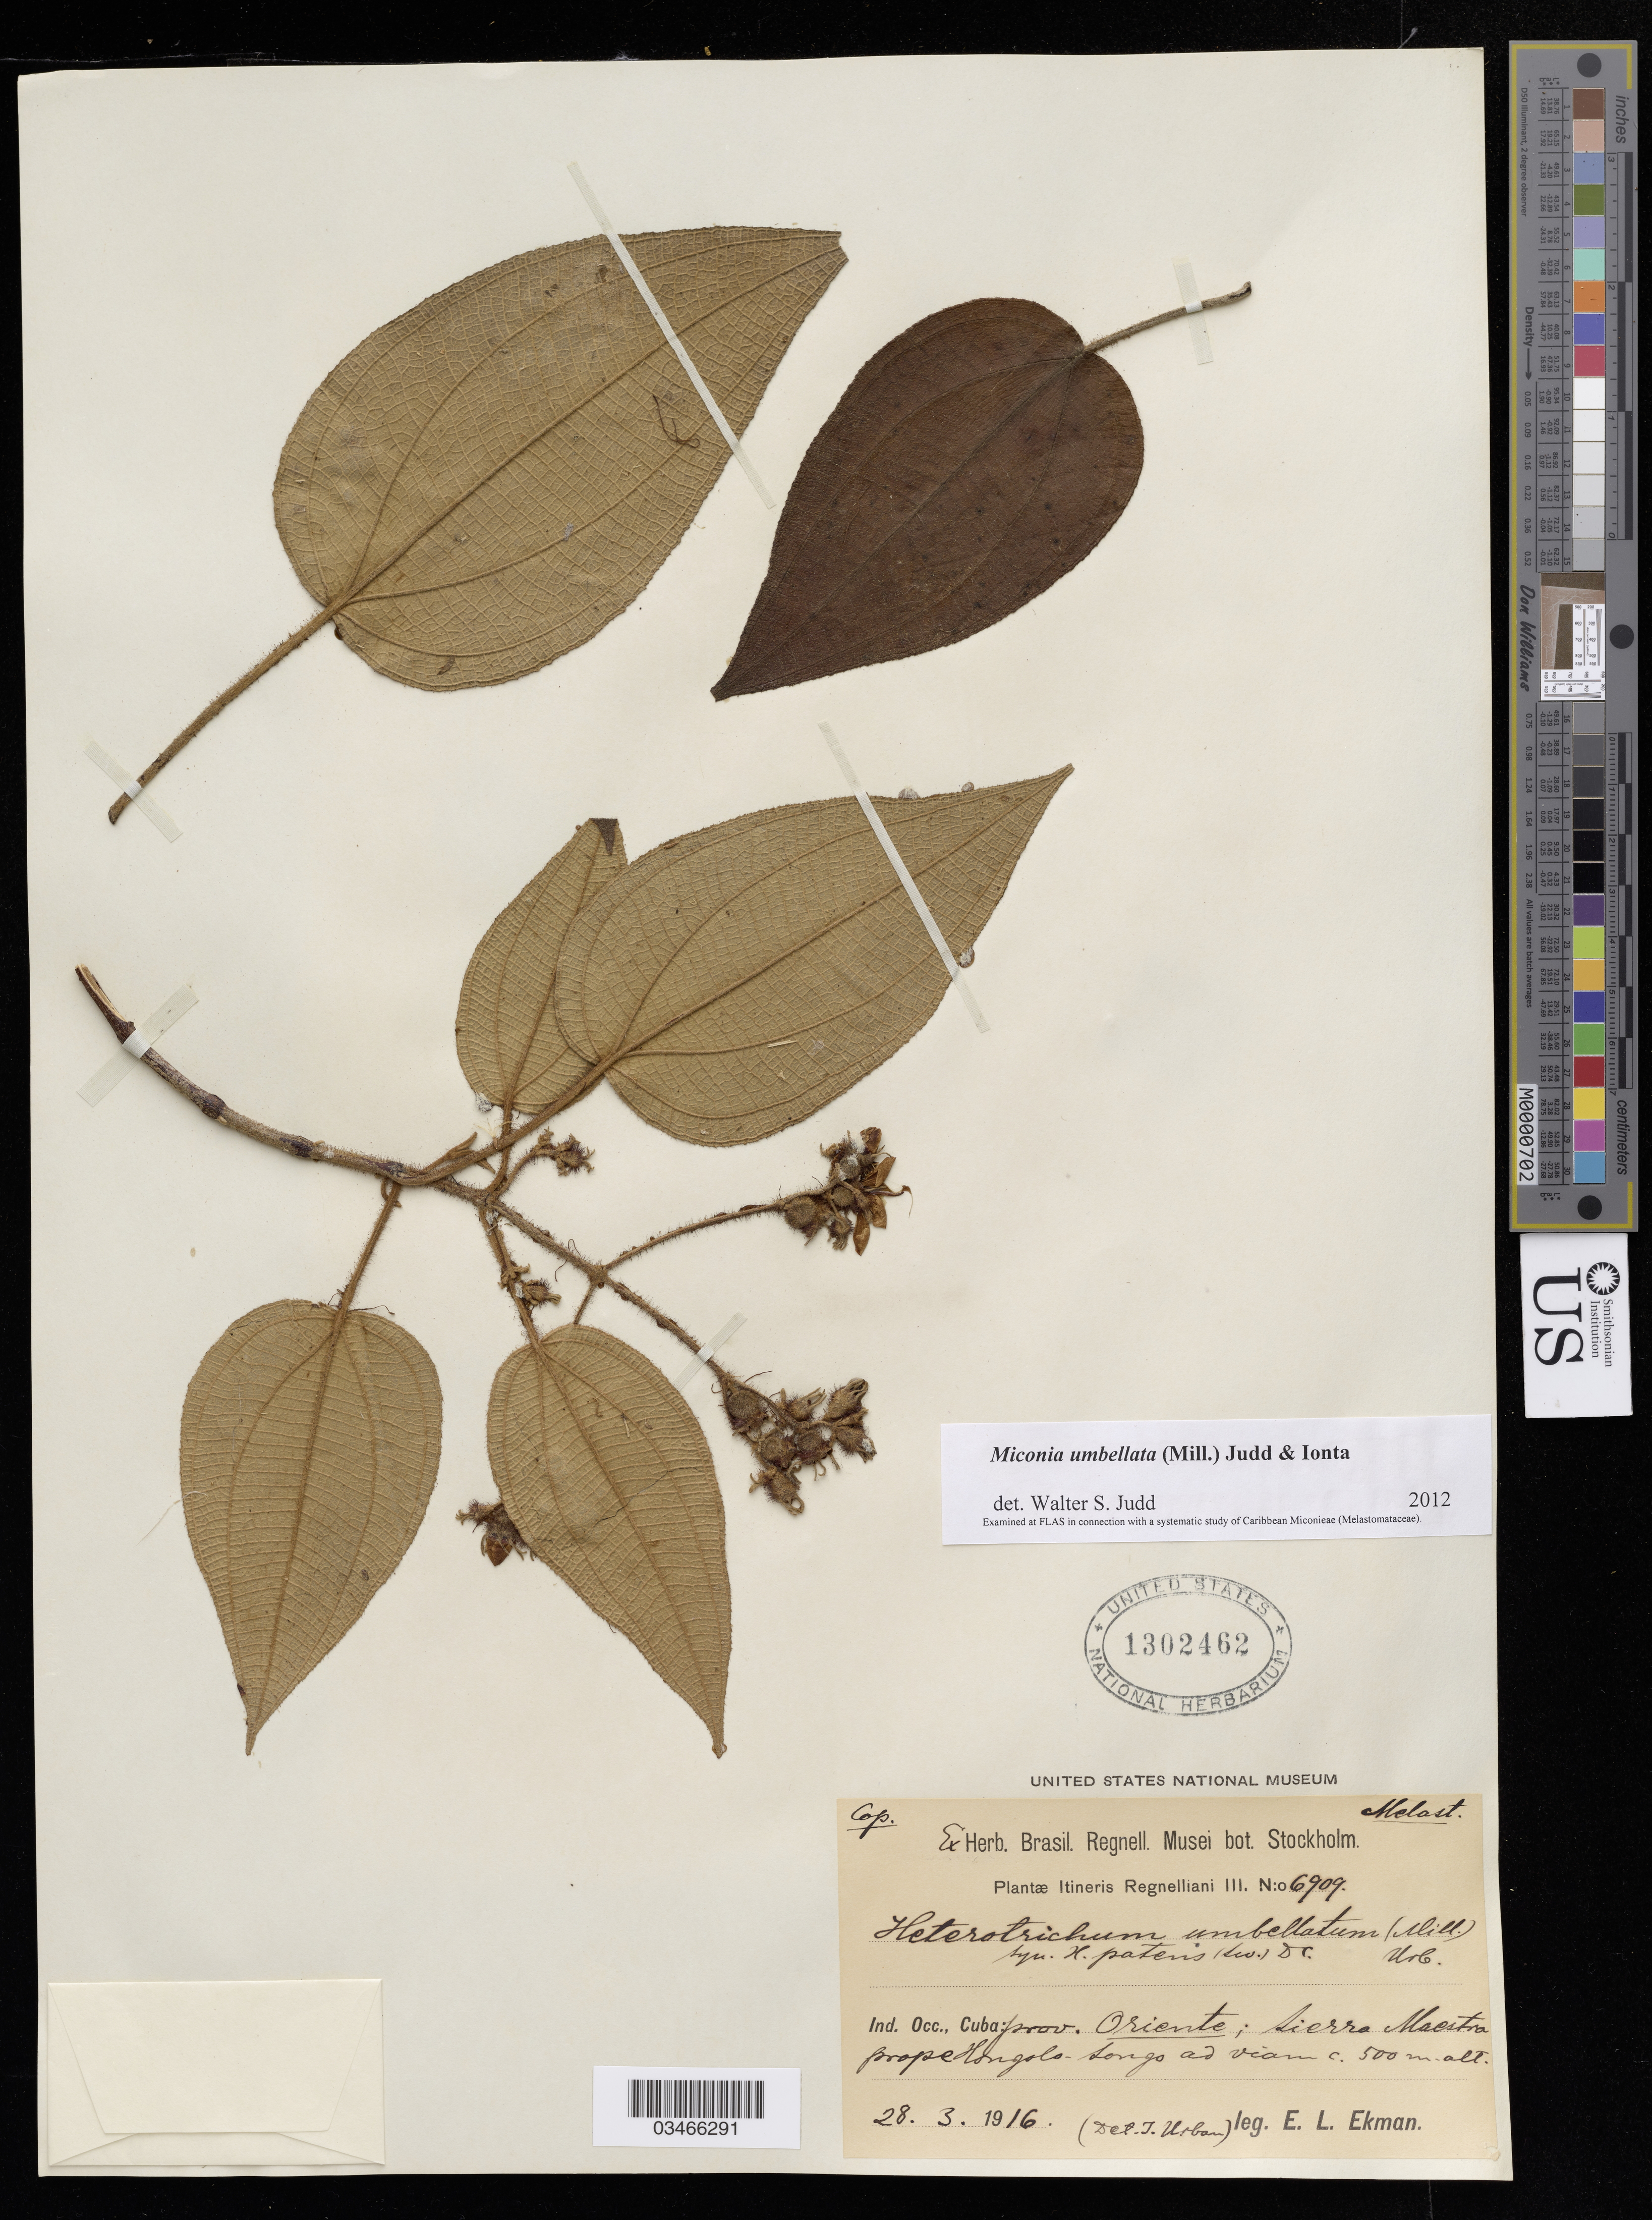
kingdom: Plantae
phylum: Tracheophyta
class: Magnoliopsida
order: Myrtales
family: Melastomataceae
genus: Miconia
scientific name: Miconia umbellata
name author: (Mill.) Judd & Ionta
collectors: E. L. Ekman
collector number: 6909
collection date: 1916-03-28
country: Cuba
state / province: Oriente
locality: Ind. Occ., Cuba: prov. Oriente; Sierra Maestra prope Hongolo - Longo ad viam.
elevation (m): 500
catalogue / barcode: US 1302462